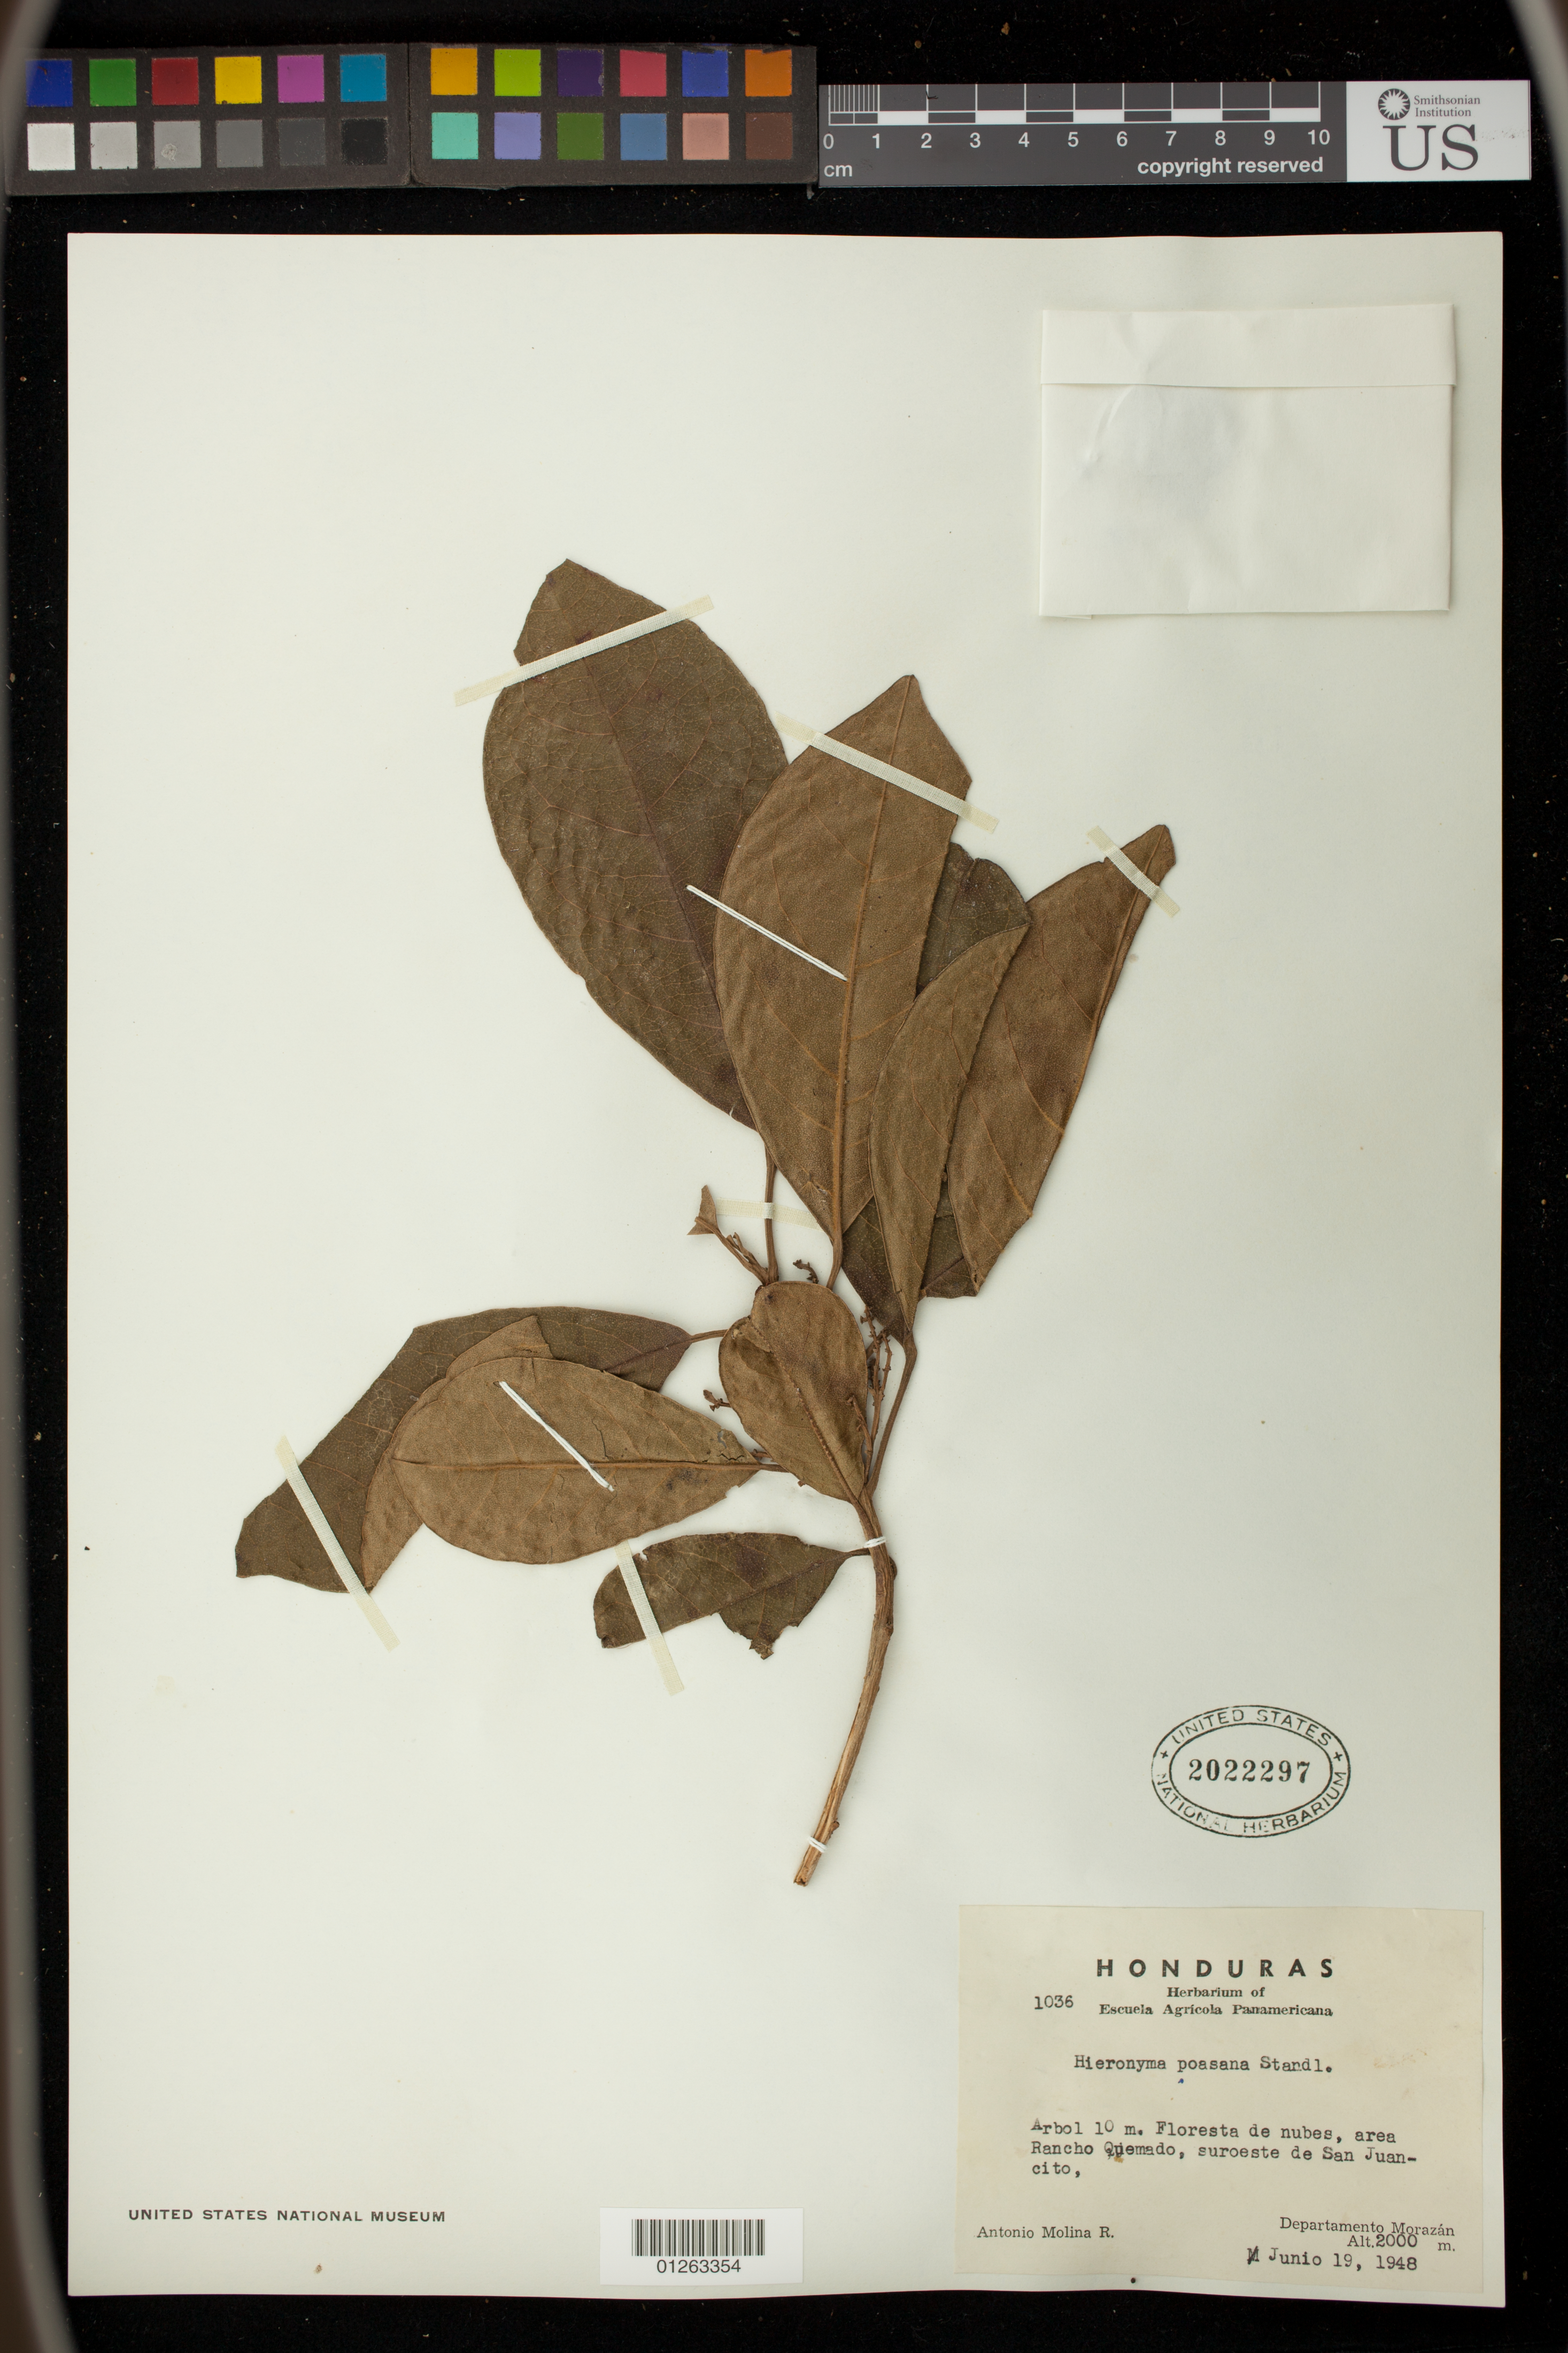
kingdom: Plantae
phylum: Tracheophyta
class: Magnoliopsida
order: Malpighiales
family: Phyllanthaceae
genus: Hieronyma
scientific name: Hieronyma poasana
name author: Standl.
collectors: A. Molina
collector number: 1036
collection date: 1948-06-19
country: Honduras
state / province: Fco. Morazán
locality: area Rancho Quemado, suroeste de San Juan- cito,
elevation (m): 2000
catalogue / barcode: US 2022297